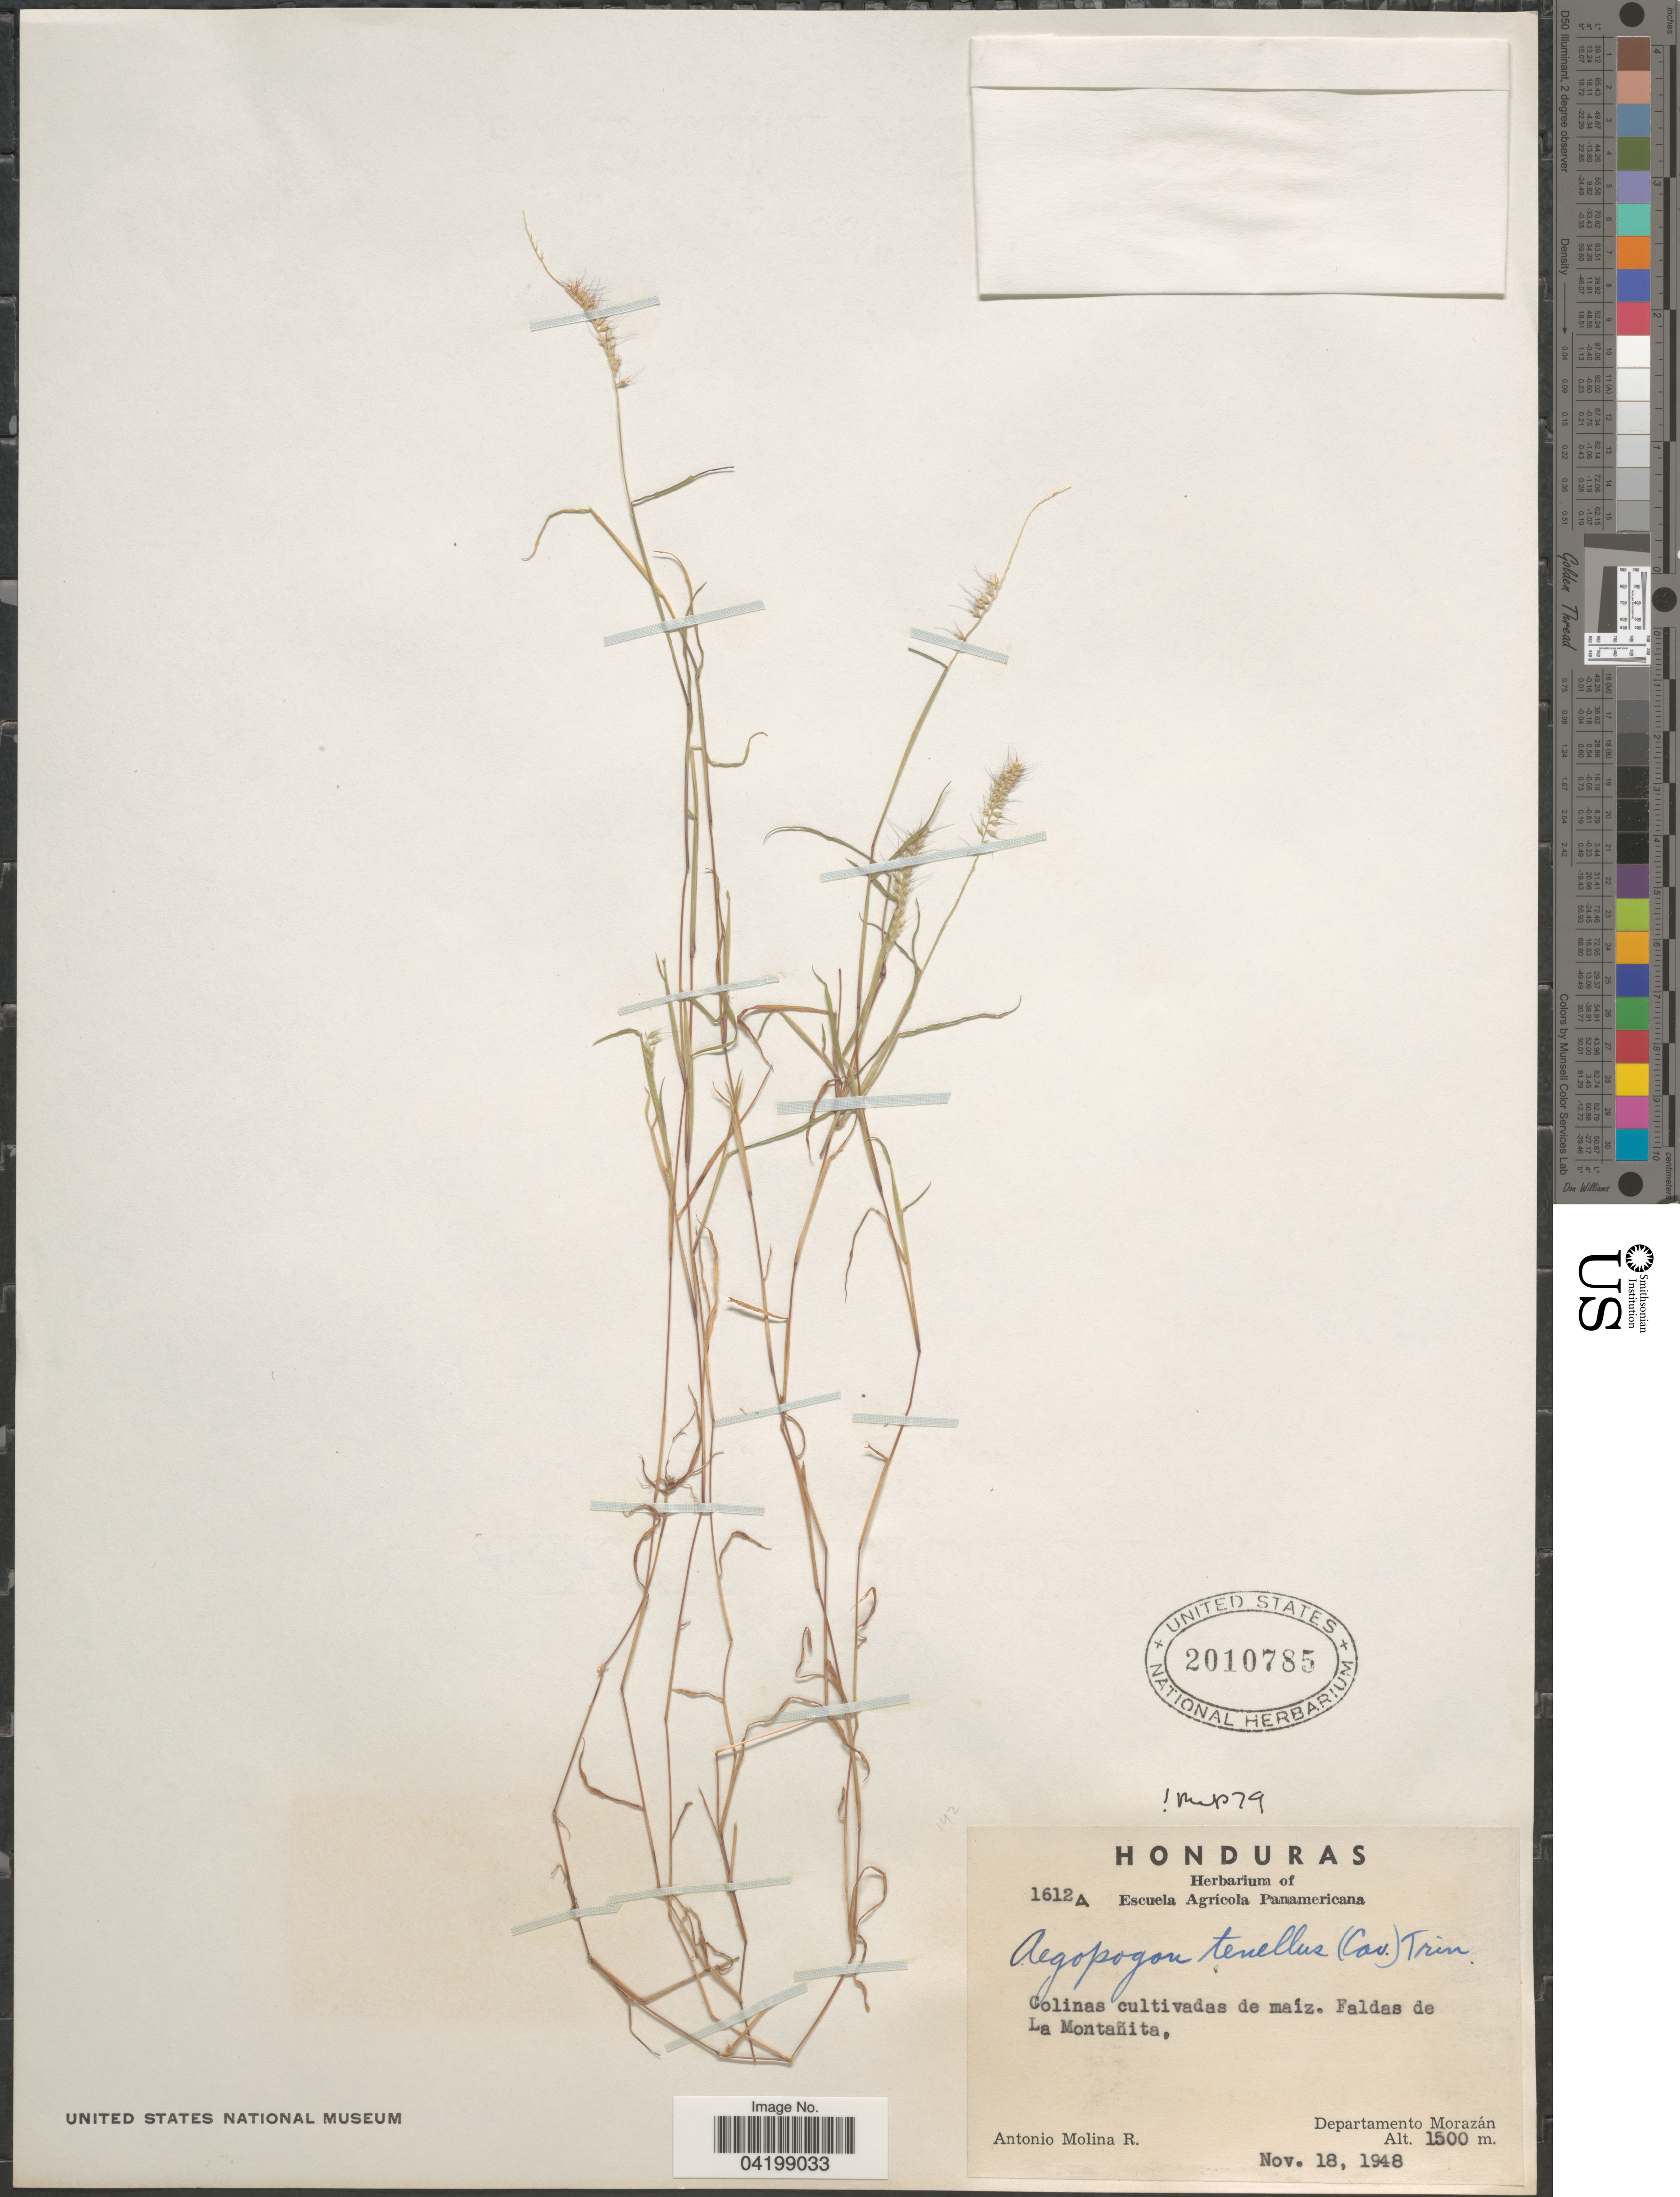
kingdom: Plantae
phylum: Tracheophyta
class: Liliopsida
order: Poales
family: Poaceae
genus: Muhlenbergia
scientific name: Muhlenbergia uniseta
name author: (Lag.) Columbus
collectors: A. Molina R.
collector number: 1612A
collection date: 1948-11-18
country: Honduras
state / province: Fco. Morazán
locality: Colinas cultivadas de maíz. Faldas de La Montañita, Departamento Morazán.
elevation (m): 1500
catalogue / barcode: US 2010785